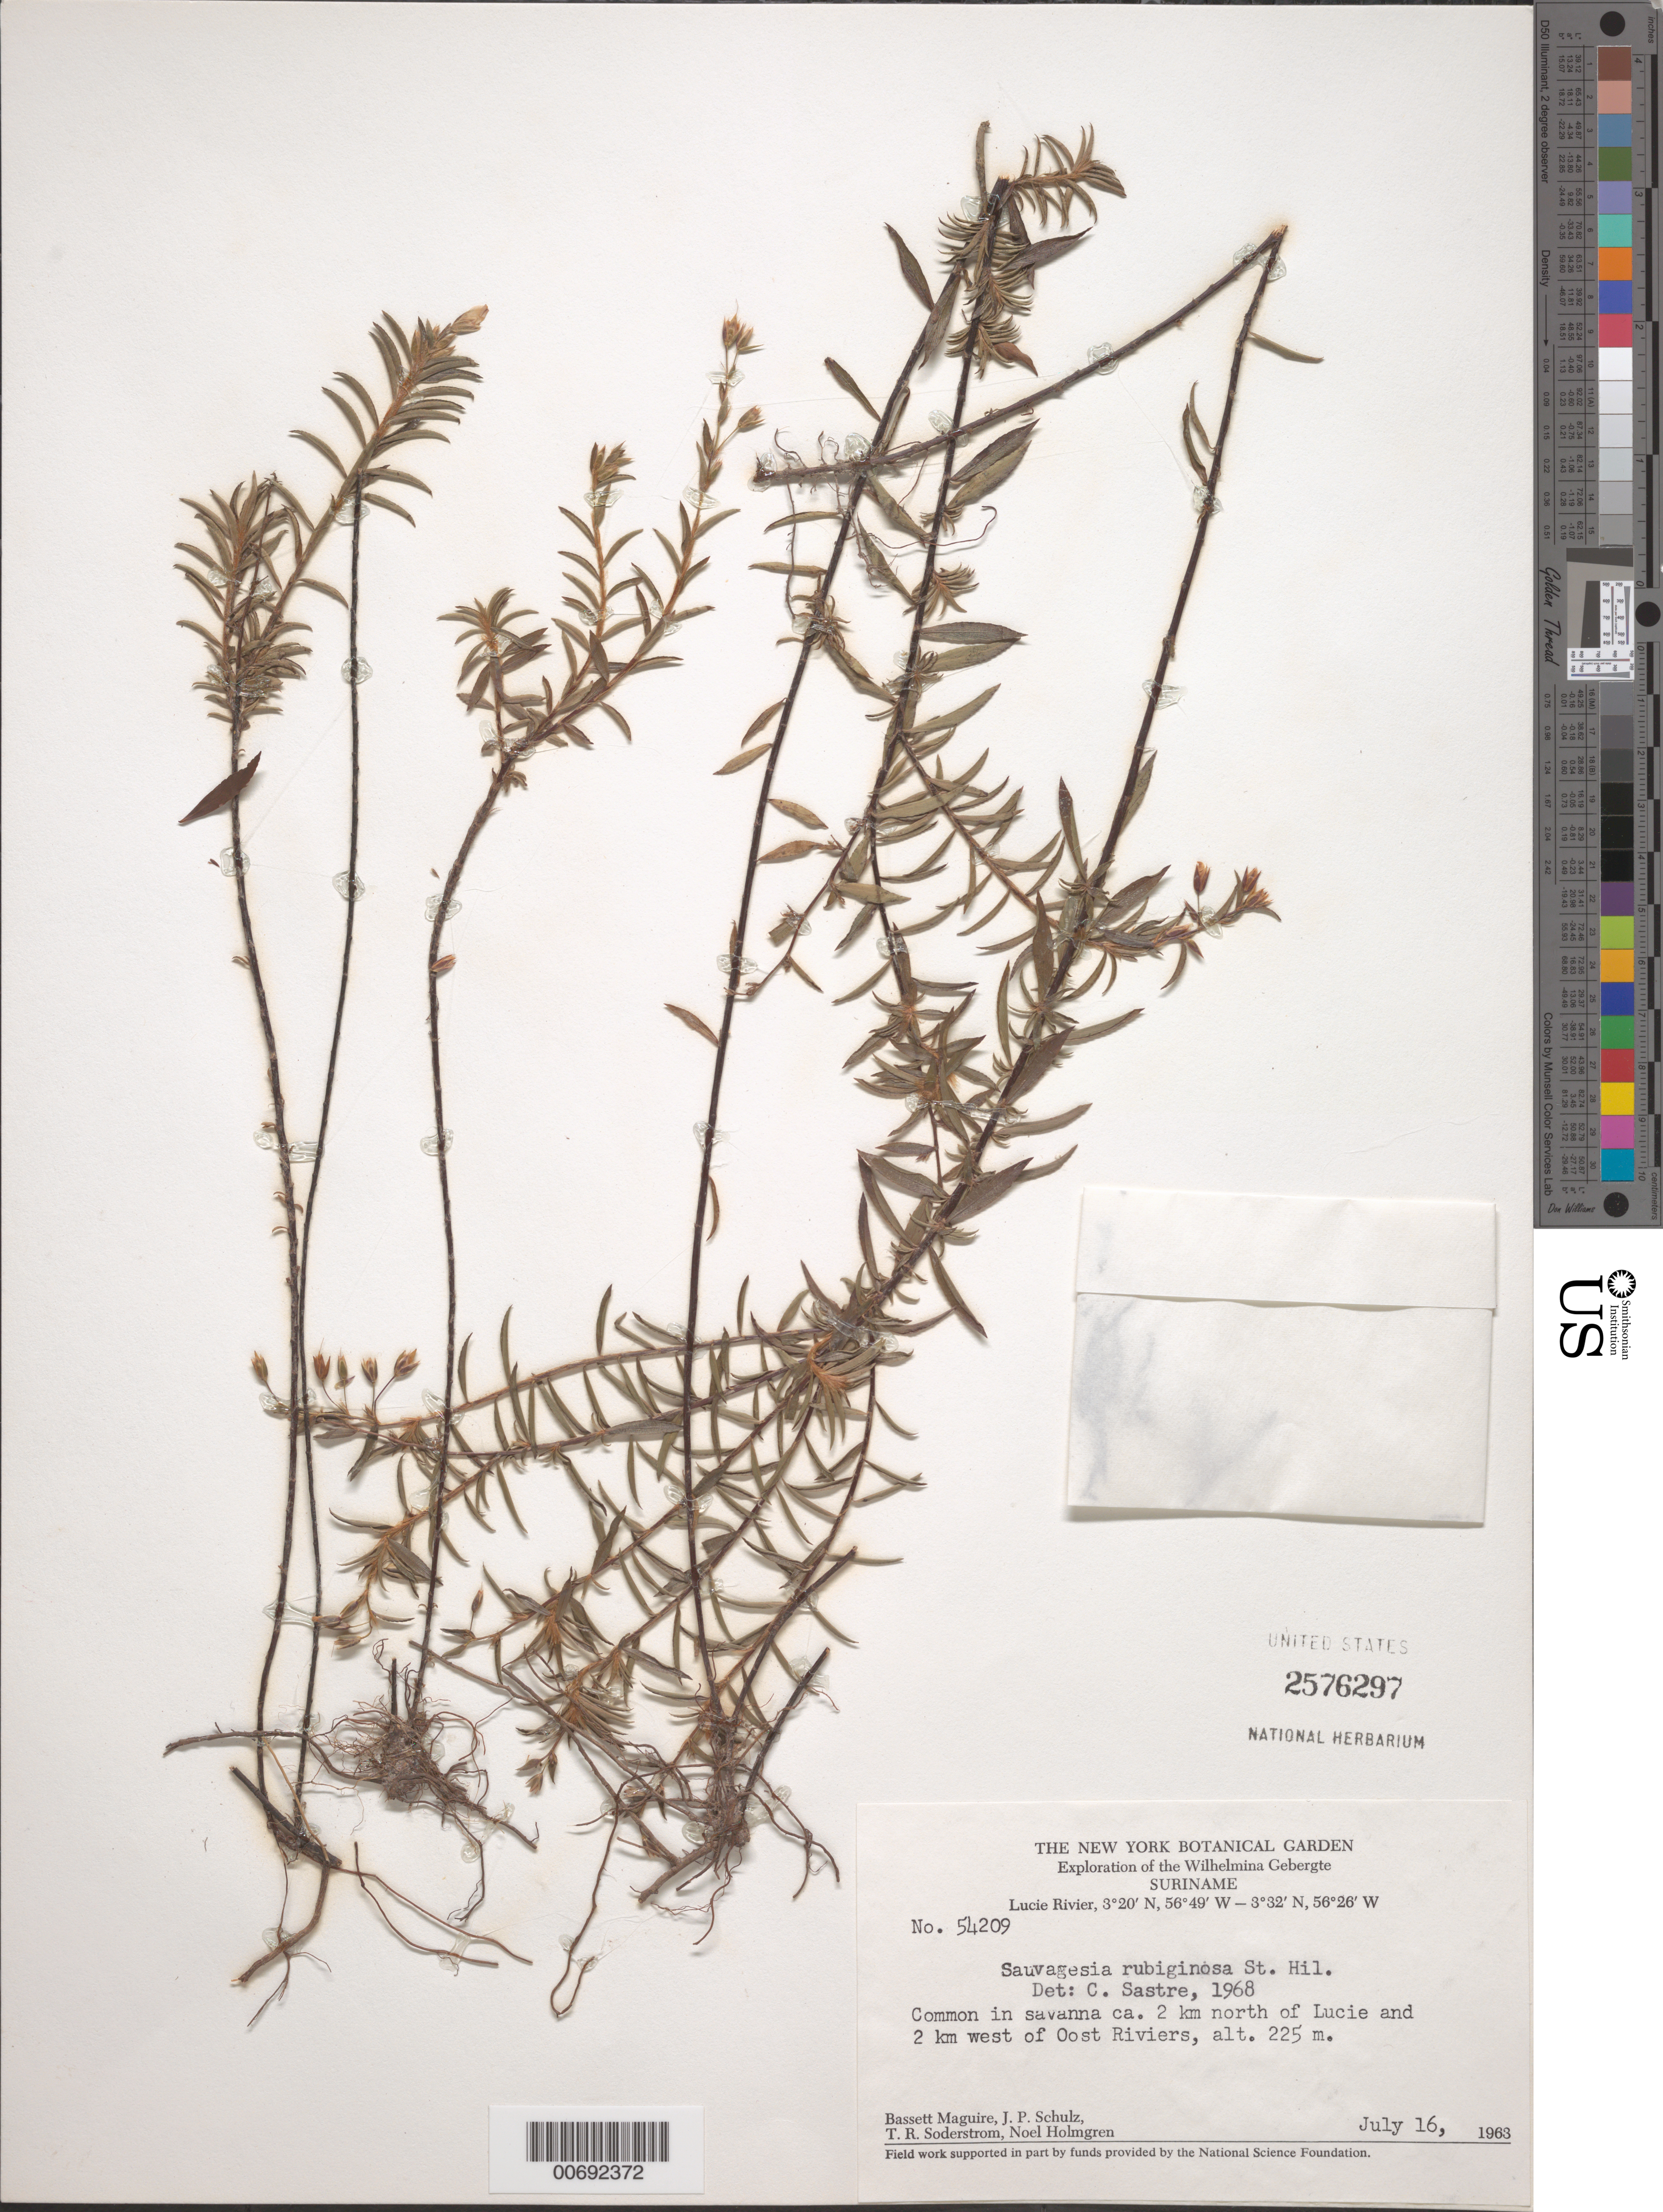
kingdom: Plantae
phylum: Tracheophyta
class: Magnoliopsida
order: Malpighiales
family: Ochnaceae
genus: Sauvagesia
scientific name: Sauvagesia rubiginosa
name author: A. St.-Hil.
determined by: Sastre, C. H. L.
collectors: B. Maguire, J. P. Schulz, T. R. Soderstrom & N. H. Holmgren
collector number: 54209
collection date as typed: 16-Jul-63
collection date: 1963-07-16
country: Suriname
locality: Lucie R., 2 km N of and 12 km W of Oost R., Wilhelmina Gebergte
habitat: Savanna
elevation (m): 225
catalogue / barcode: US 2576297